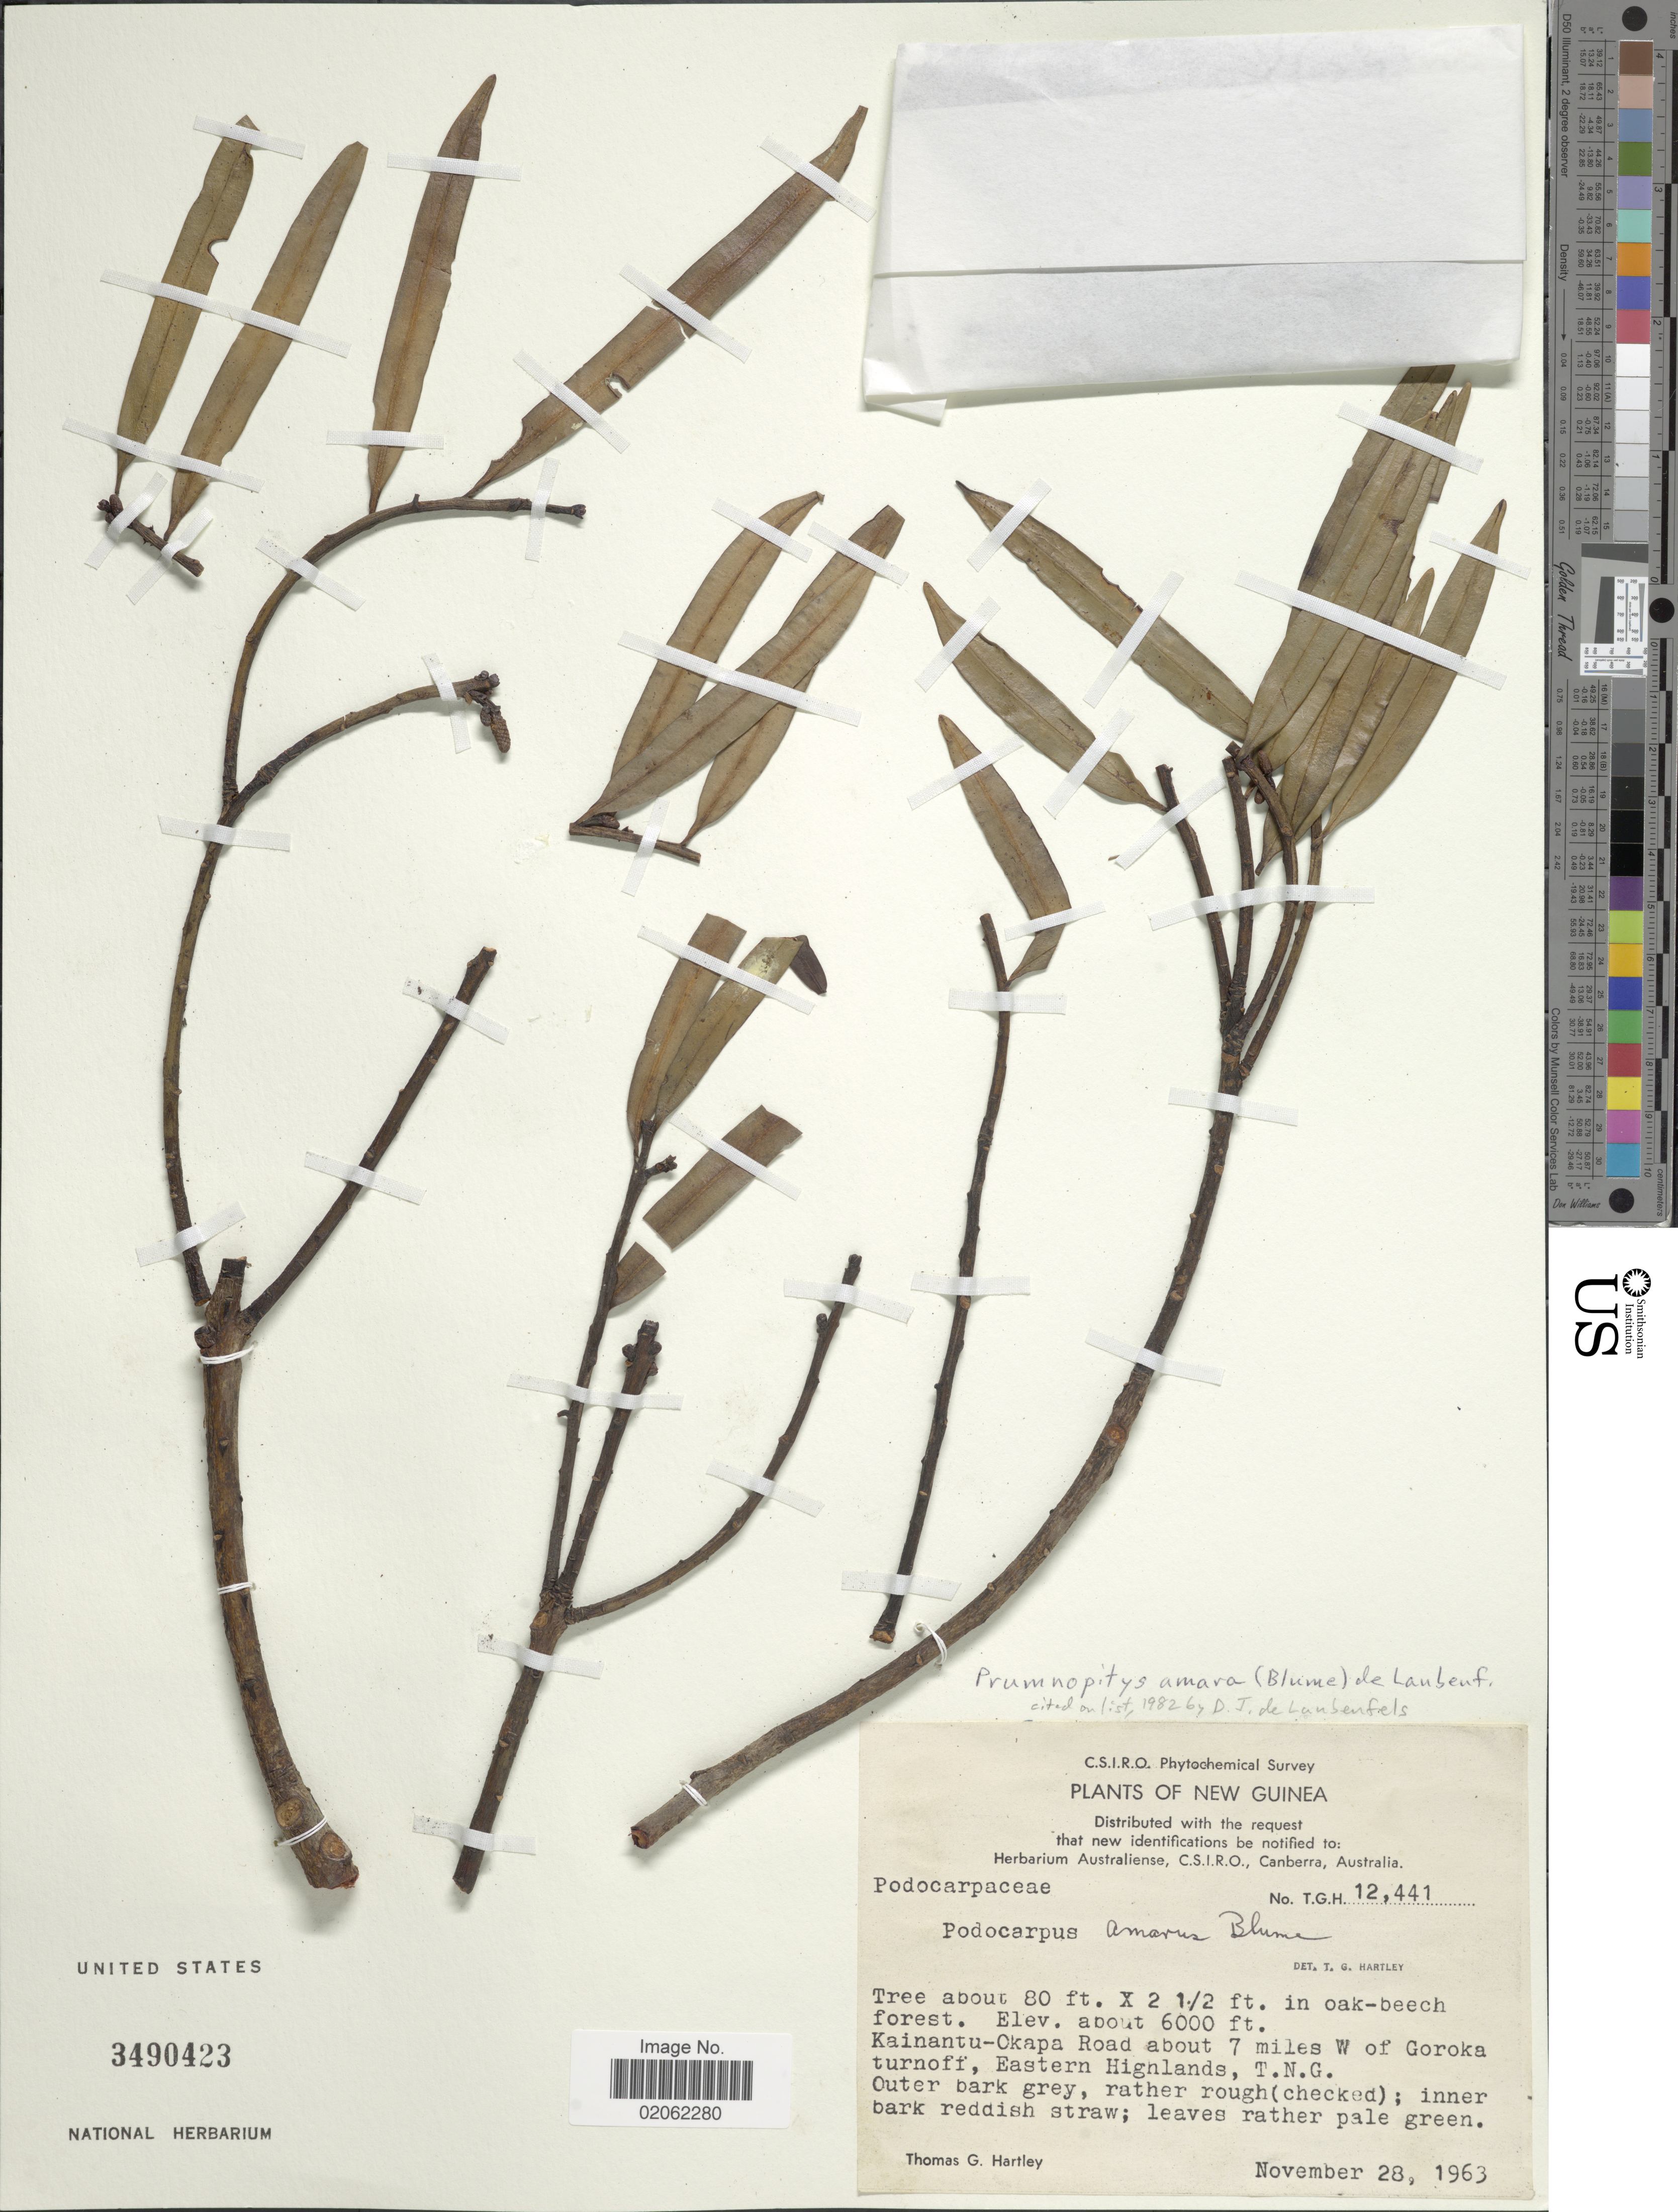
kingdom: Plantae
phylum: Tracheophyta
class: Pinopsida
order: Pinales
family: Podocarpaceae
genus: Prumnopitys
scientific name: Prumnopitys amara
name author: (Blume) de Laub.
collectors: T. G. Hartley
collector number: T.G.H. 12441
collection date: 1963-11-28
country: Papua New Guinea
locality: New Guinea, Kainantu-okapa Road about 7 miles W of Goroka turnoff, Eastern Highlands, T.N.G.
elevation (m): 1829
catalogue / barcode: US 3490423